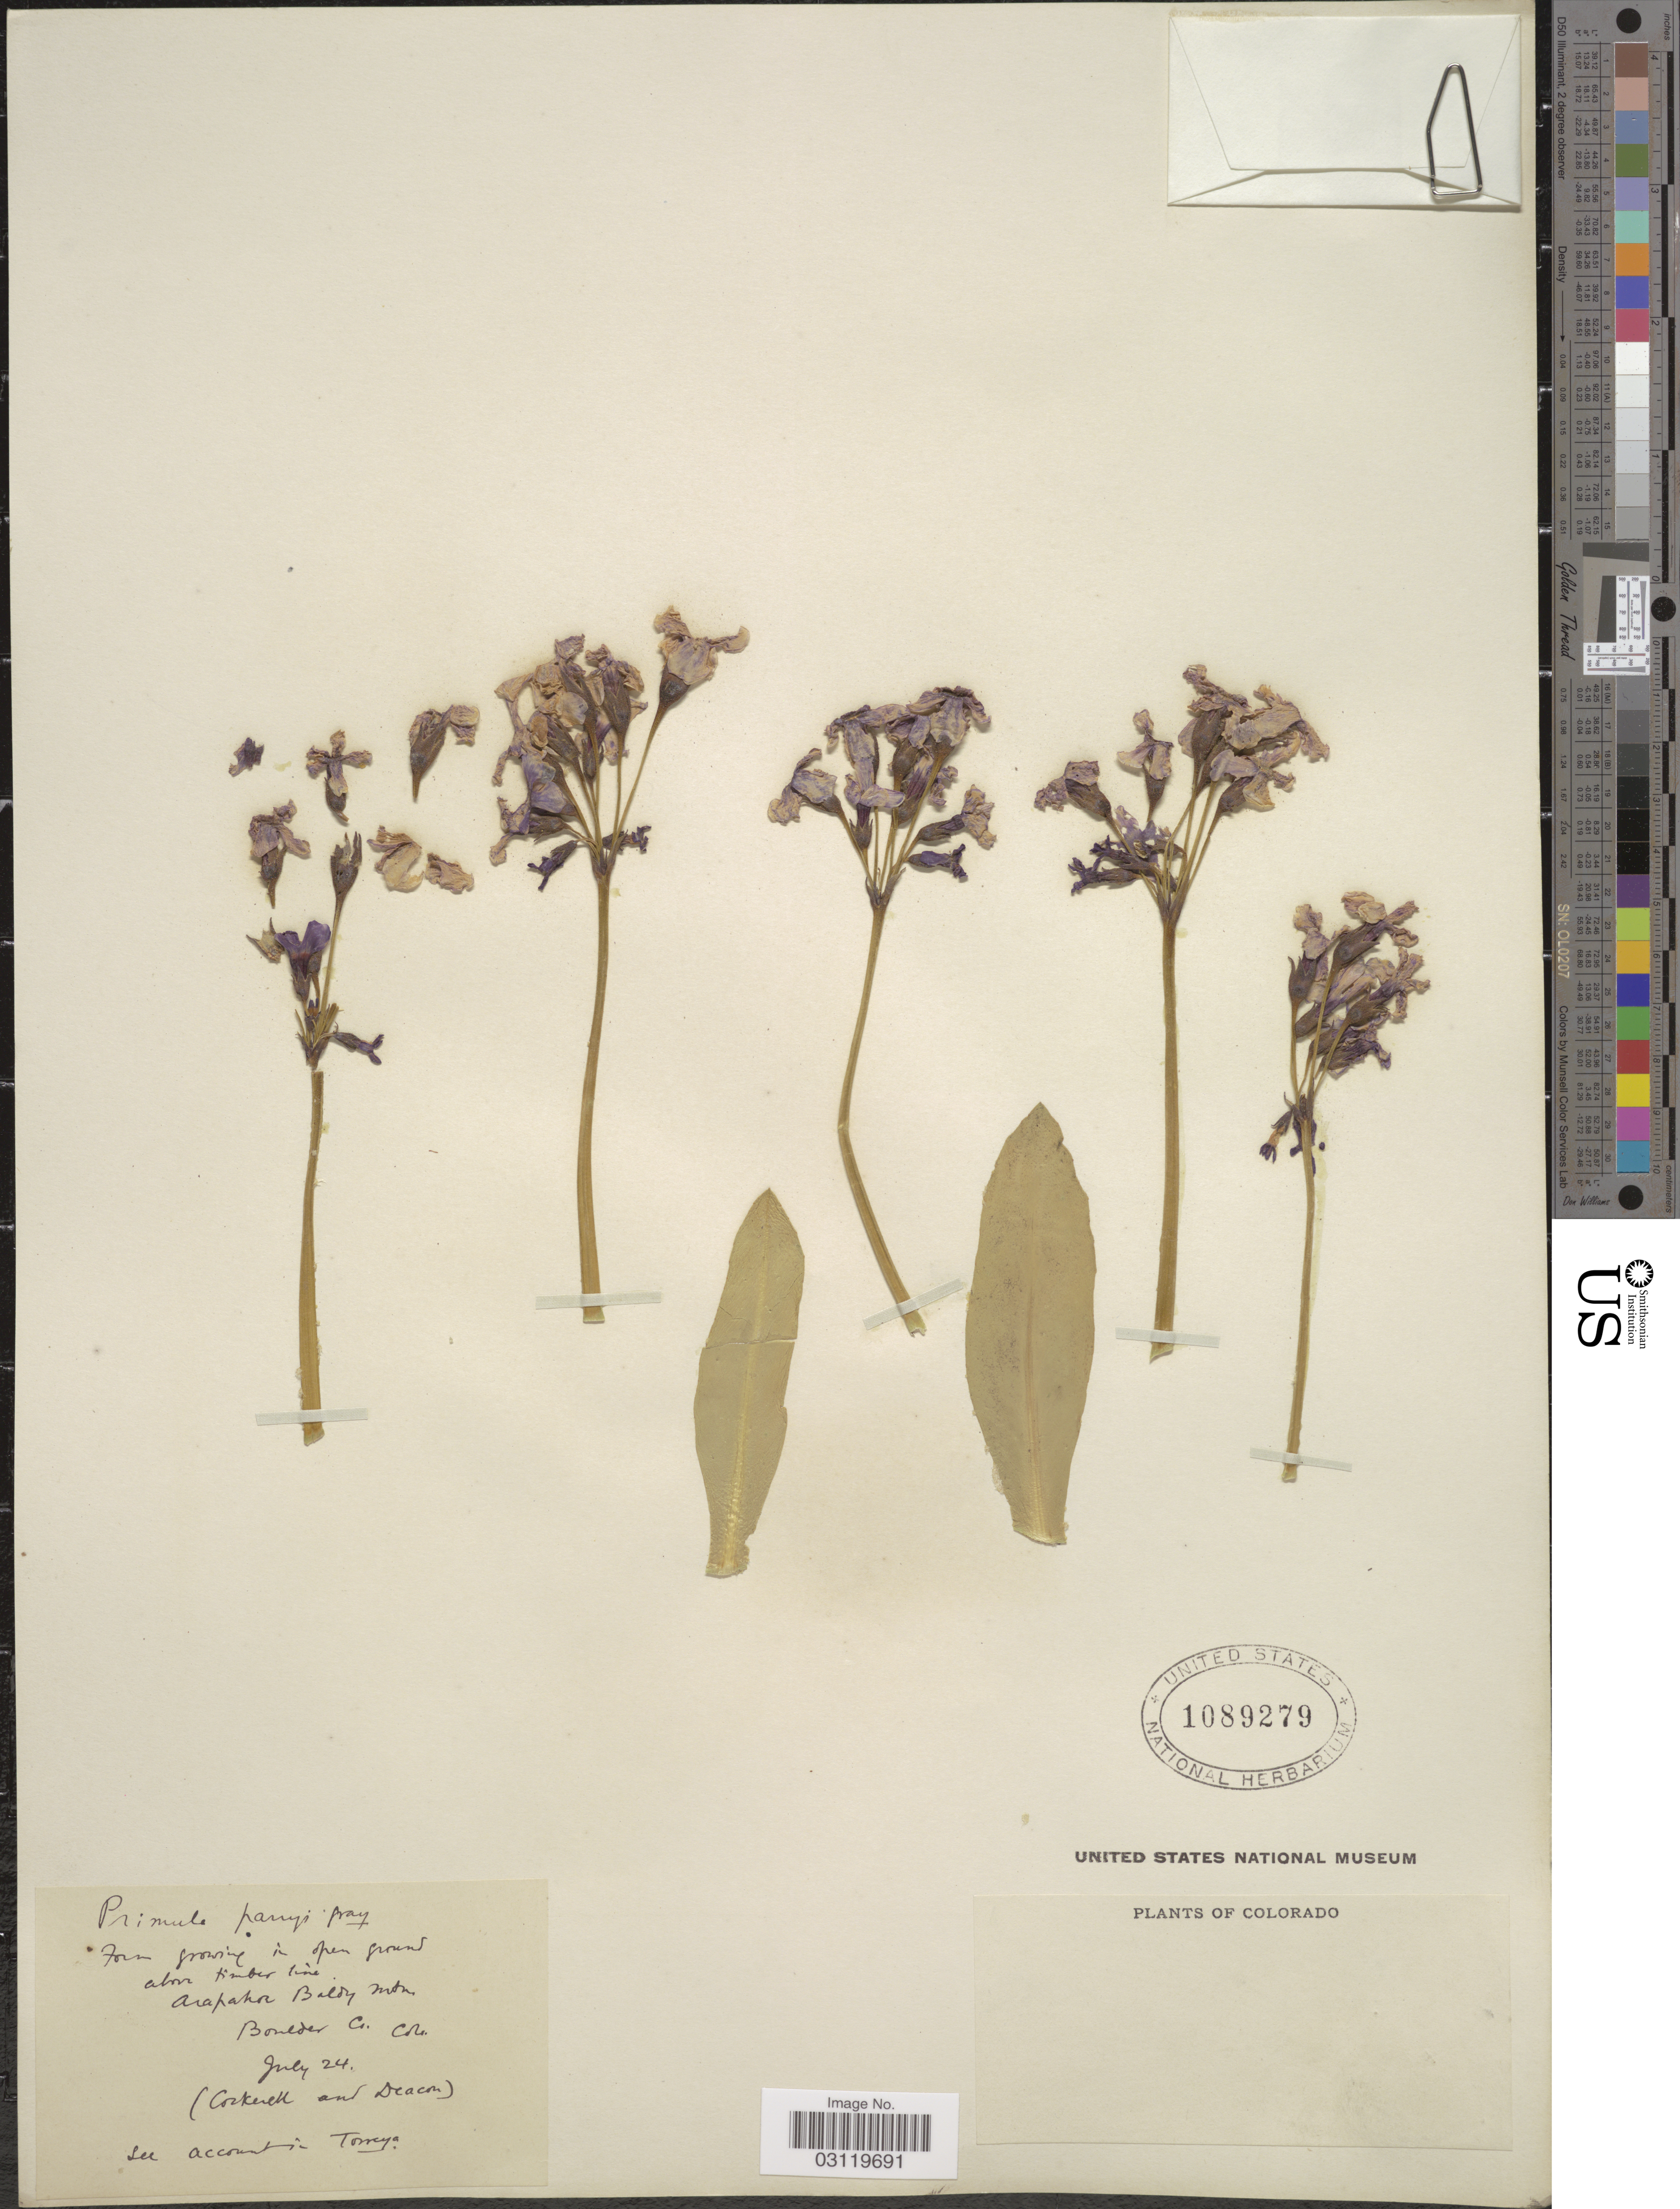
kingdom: Plantae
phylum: Tracheophyta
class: Magnoliopsida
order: Ericales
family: Primulaceae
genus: Primula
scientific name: Primula parryi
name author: A. Gray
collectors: Cockerell & Deacon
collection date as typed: Transcribed d/m/y: /7/24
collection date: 1924-07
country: United States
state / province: Colorado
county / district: Boulder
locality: Arapahoe Bald Mtn., Boulder Co.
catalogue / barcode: US 1089279